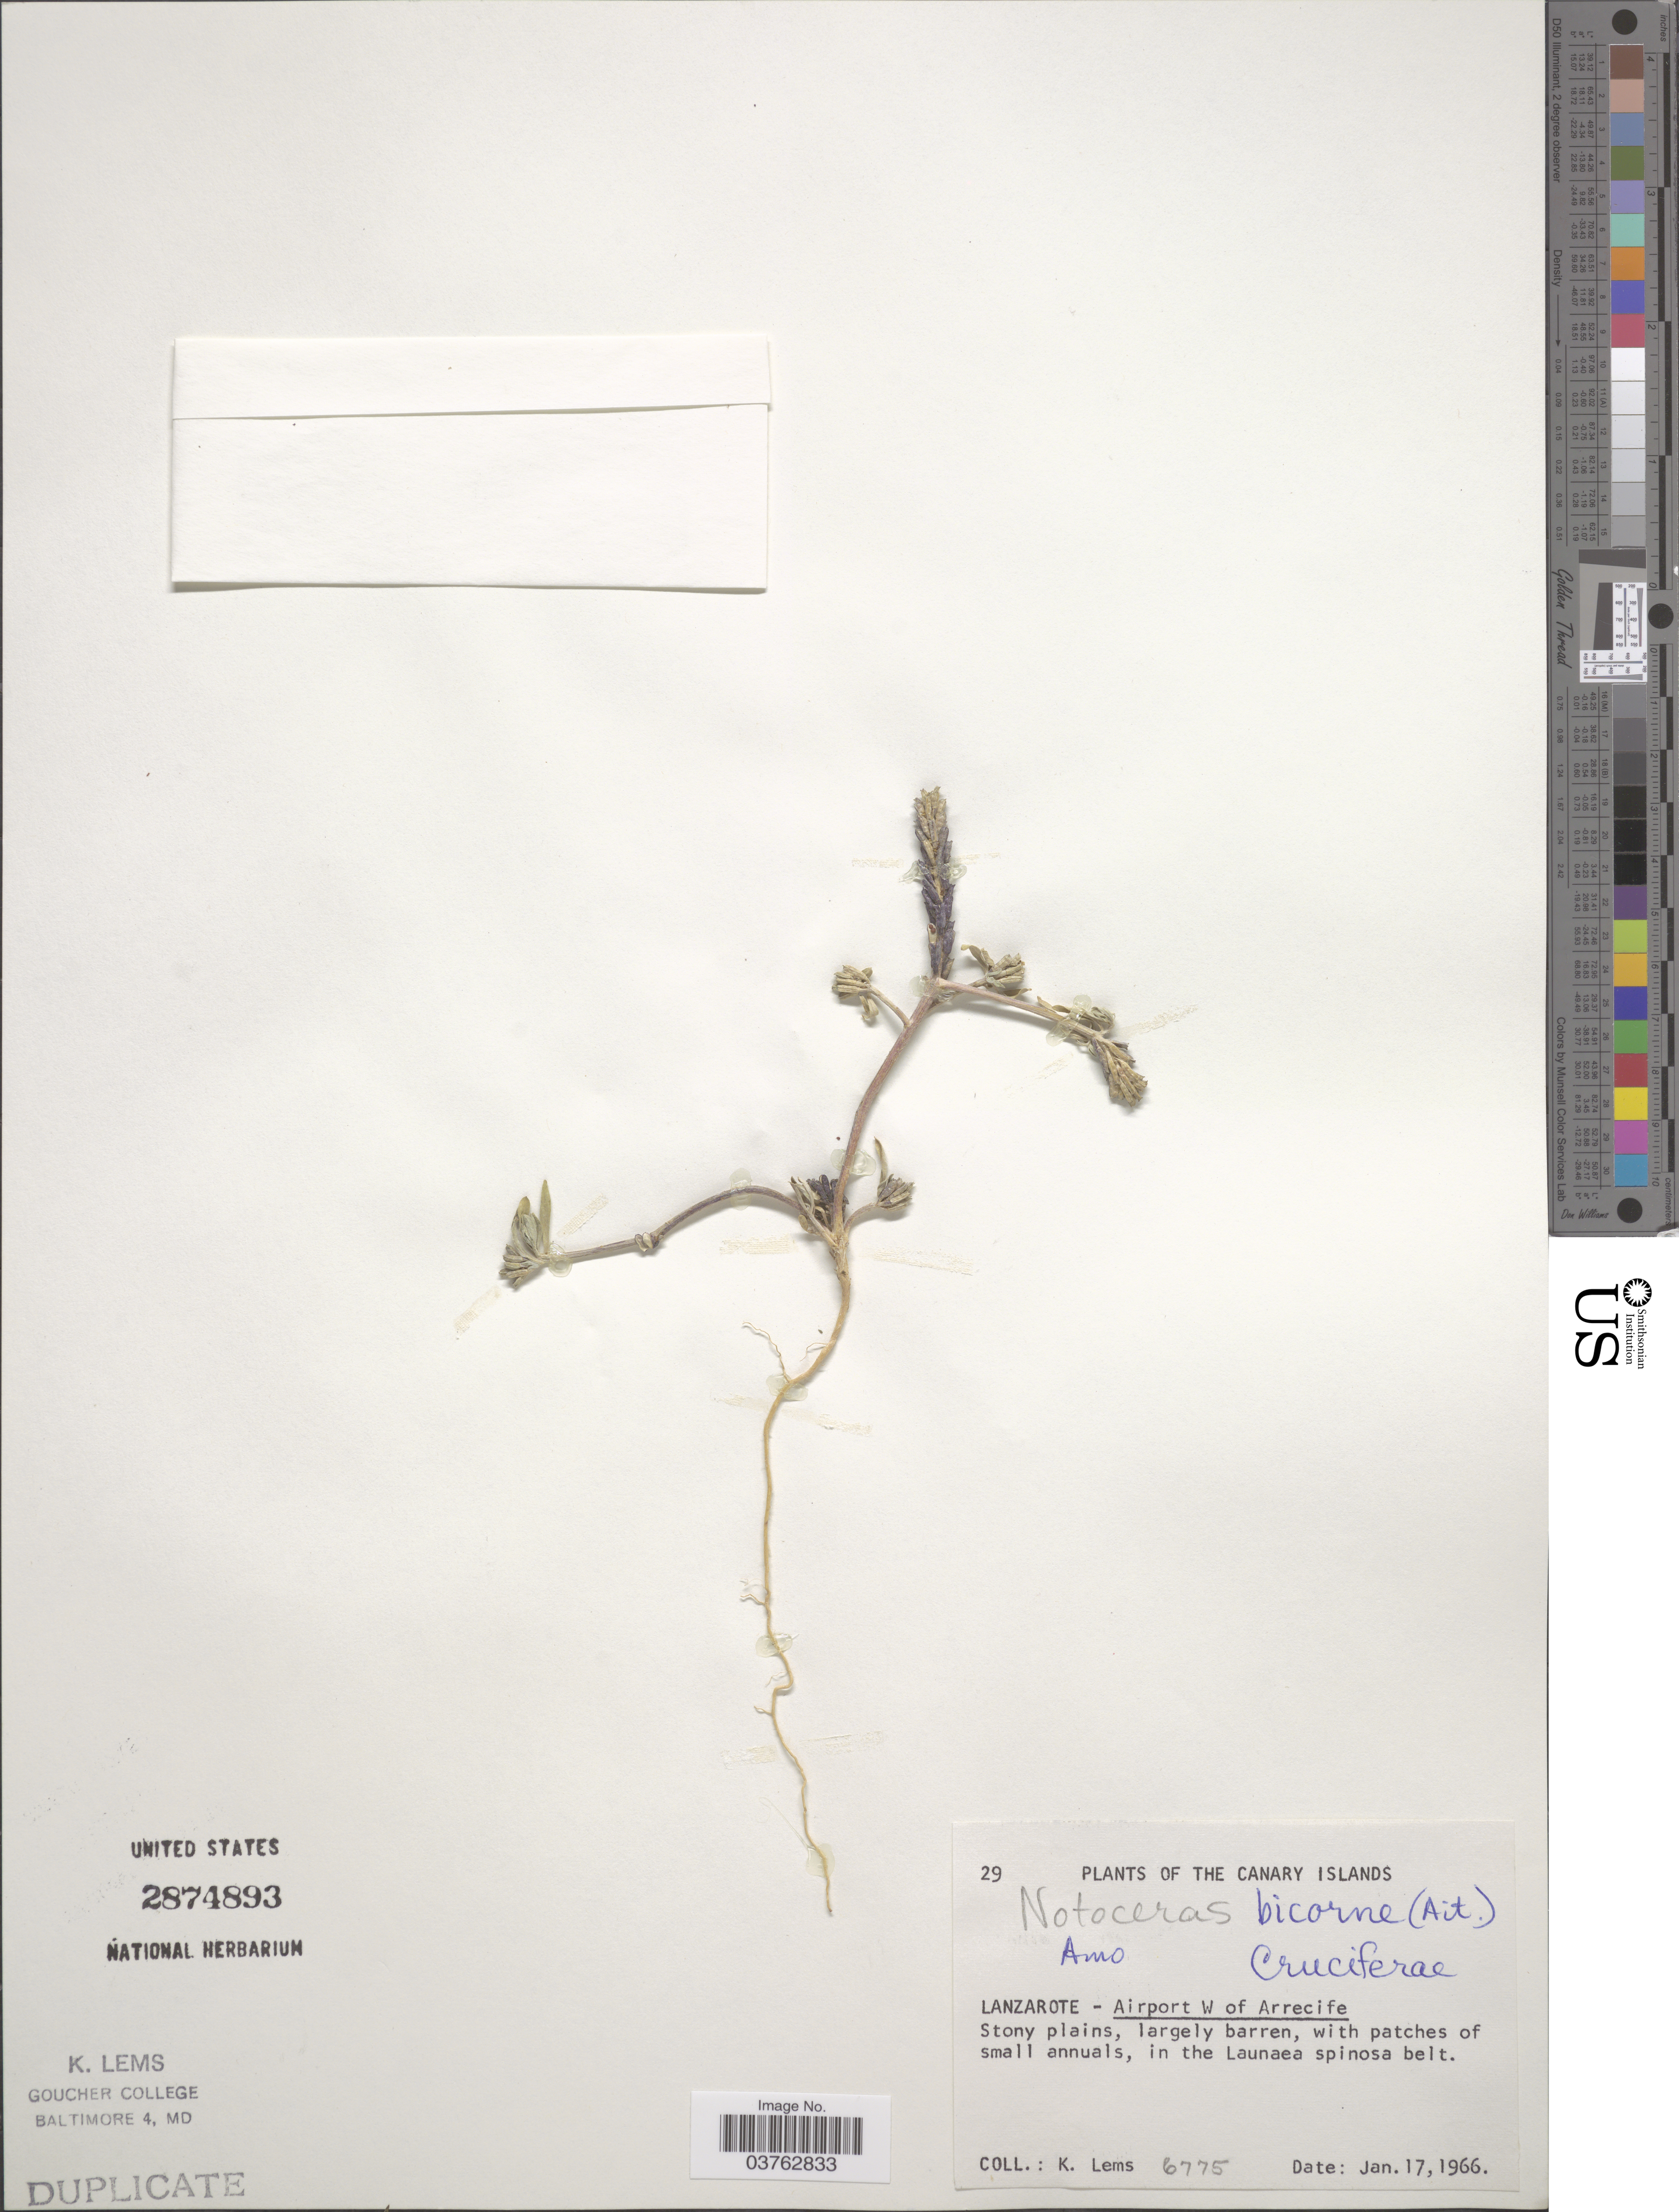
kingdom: Plantae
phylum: Tracheophyta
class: Magnoliopsida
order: Brassicales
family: Brassicaceae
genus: Notoceras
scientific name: Notoceras canariense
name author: W.T. Aiton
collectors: K. Lems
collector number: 6775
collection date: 1966-01-17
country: Spain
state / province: Canarias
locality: The Canary Islands. Lanzarote - Airport W of Arrecife.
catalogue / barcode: US 2874893